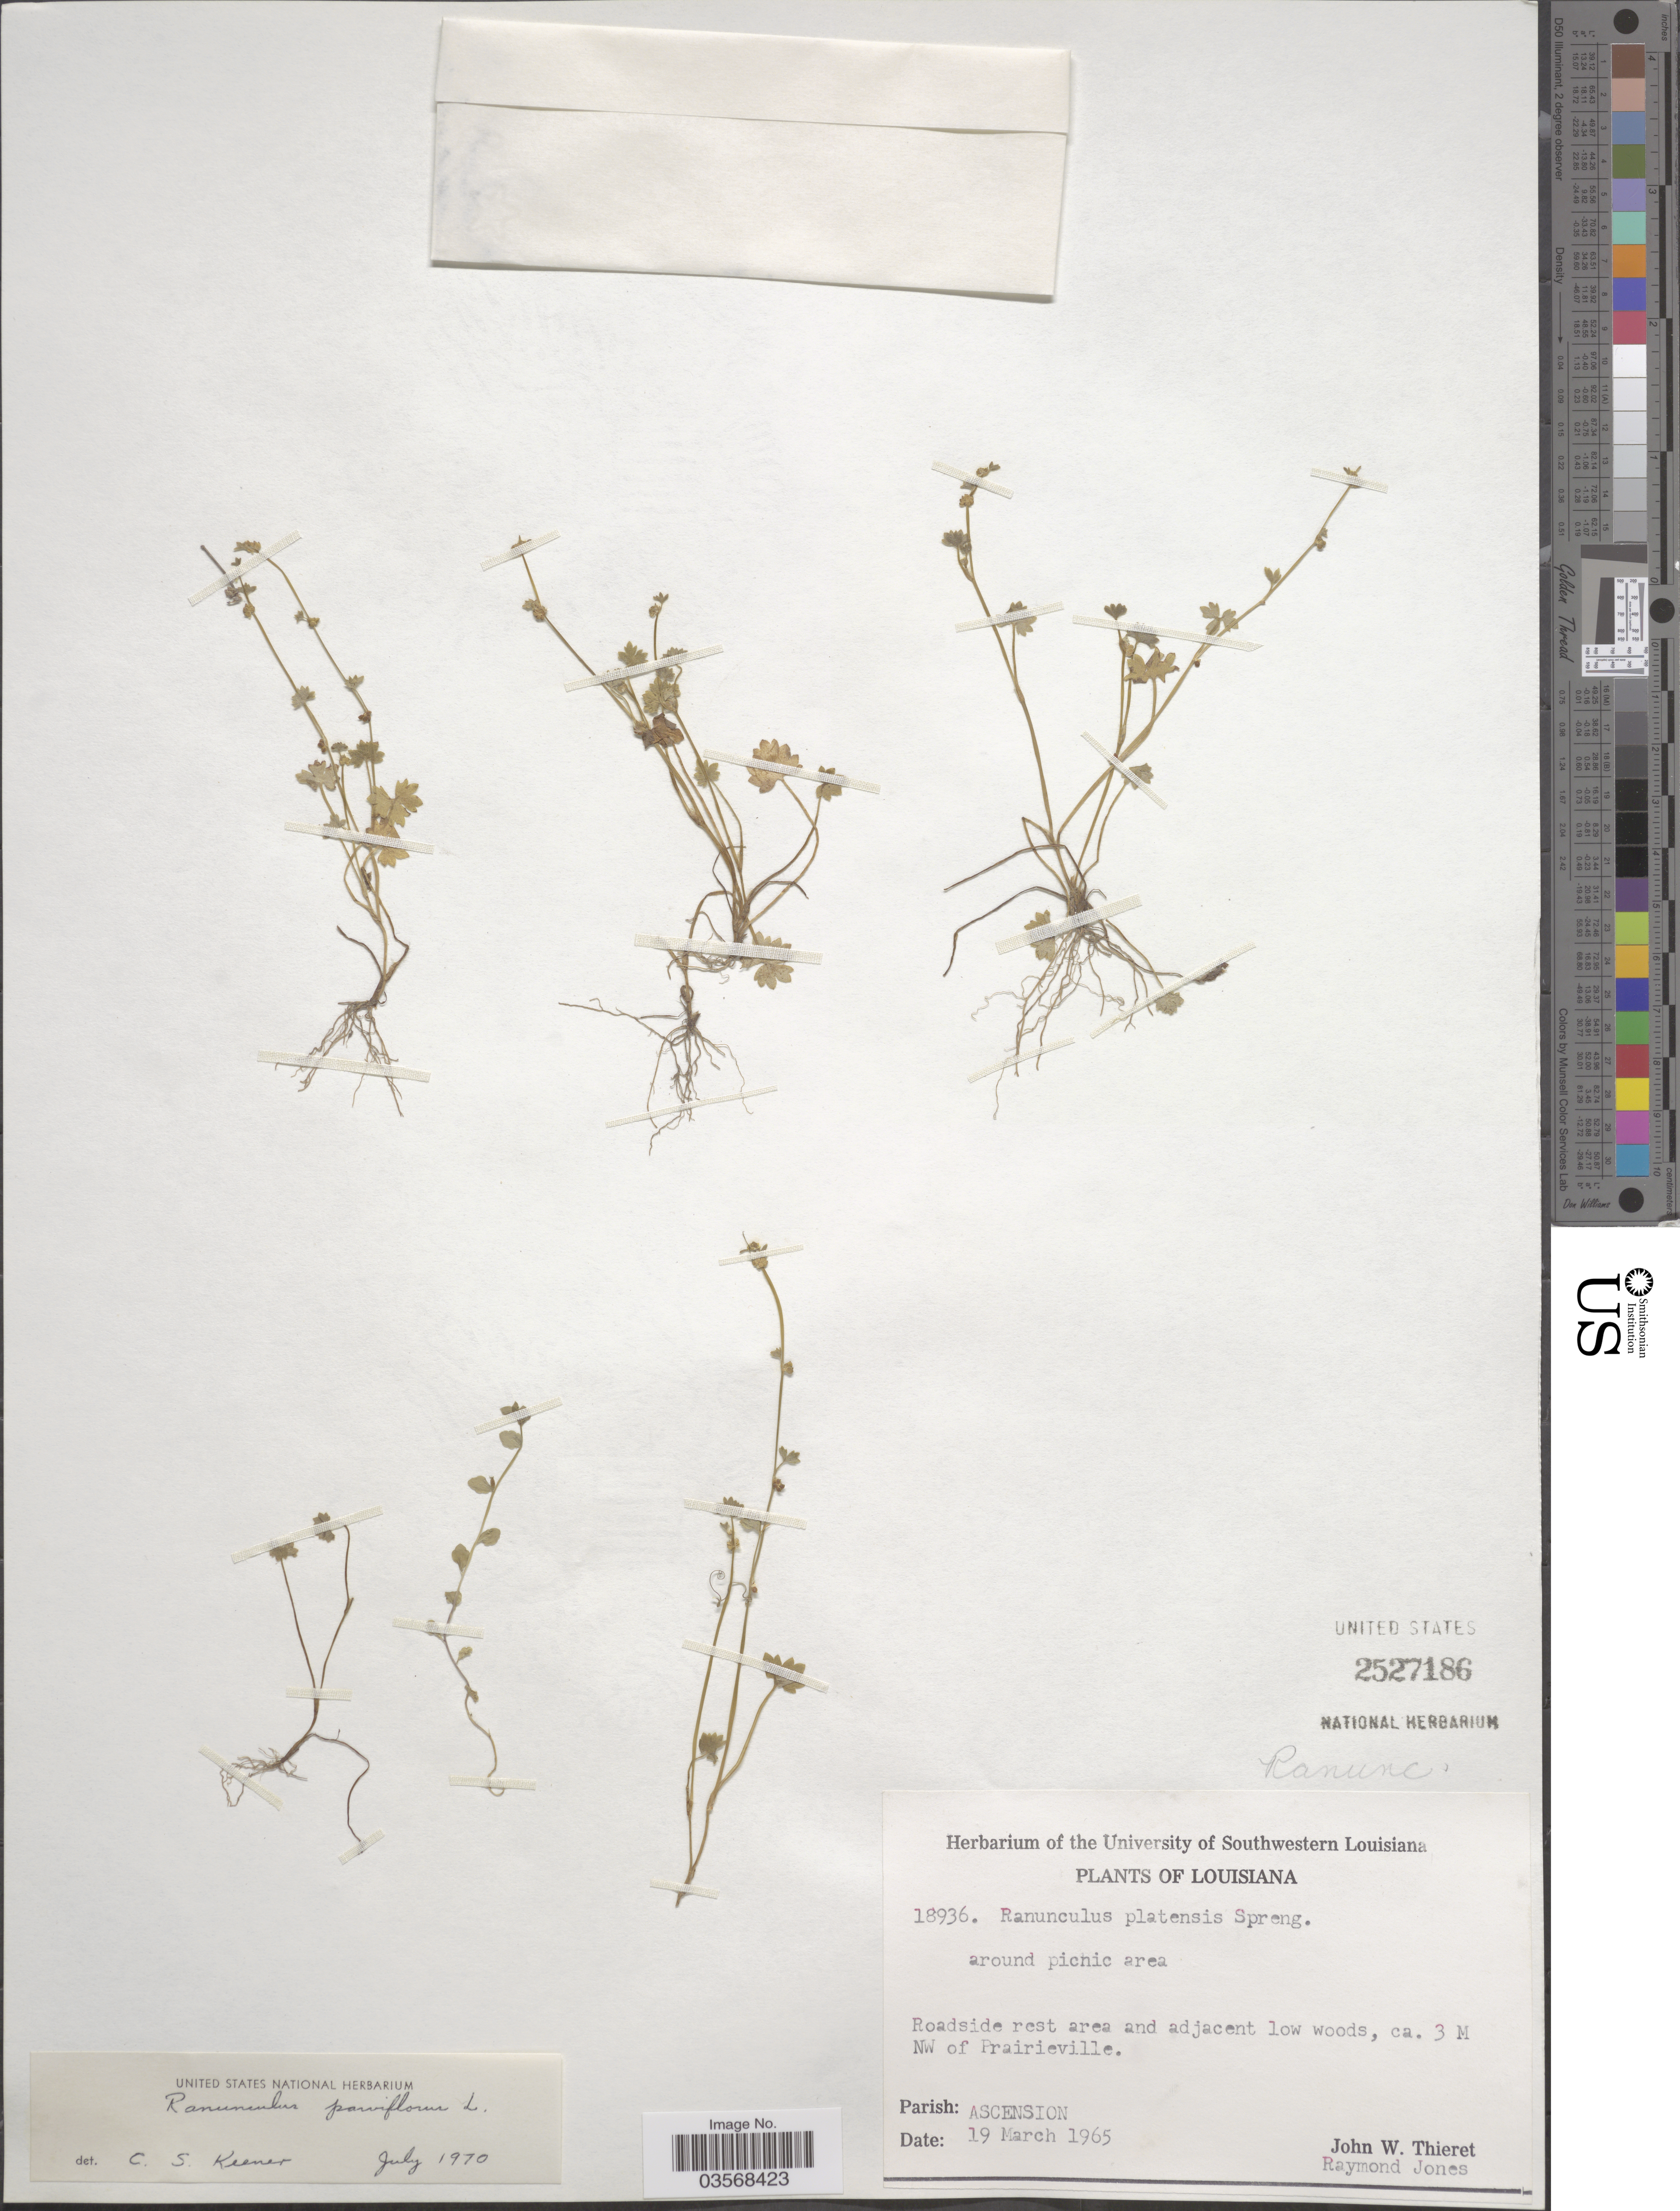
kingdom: Plantae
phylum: Tracheophyta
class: Magnoliopsida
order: Ranunculales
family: Ranunculaceae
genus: Ranunculus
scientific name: Ranunculus parviflorus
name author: L.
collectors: J. W. Thieret & R. Jones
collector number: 18936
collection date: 1965-03-19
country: United States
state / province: Louisiana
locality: Ca. 3 M NW of Prairieville. Parish: Ascension.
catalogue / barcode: US 2527186